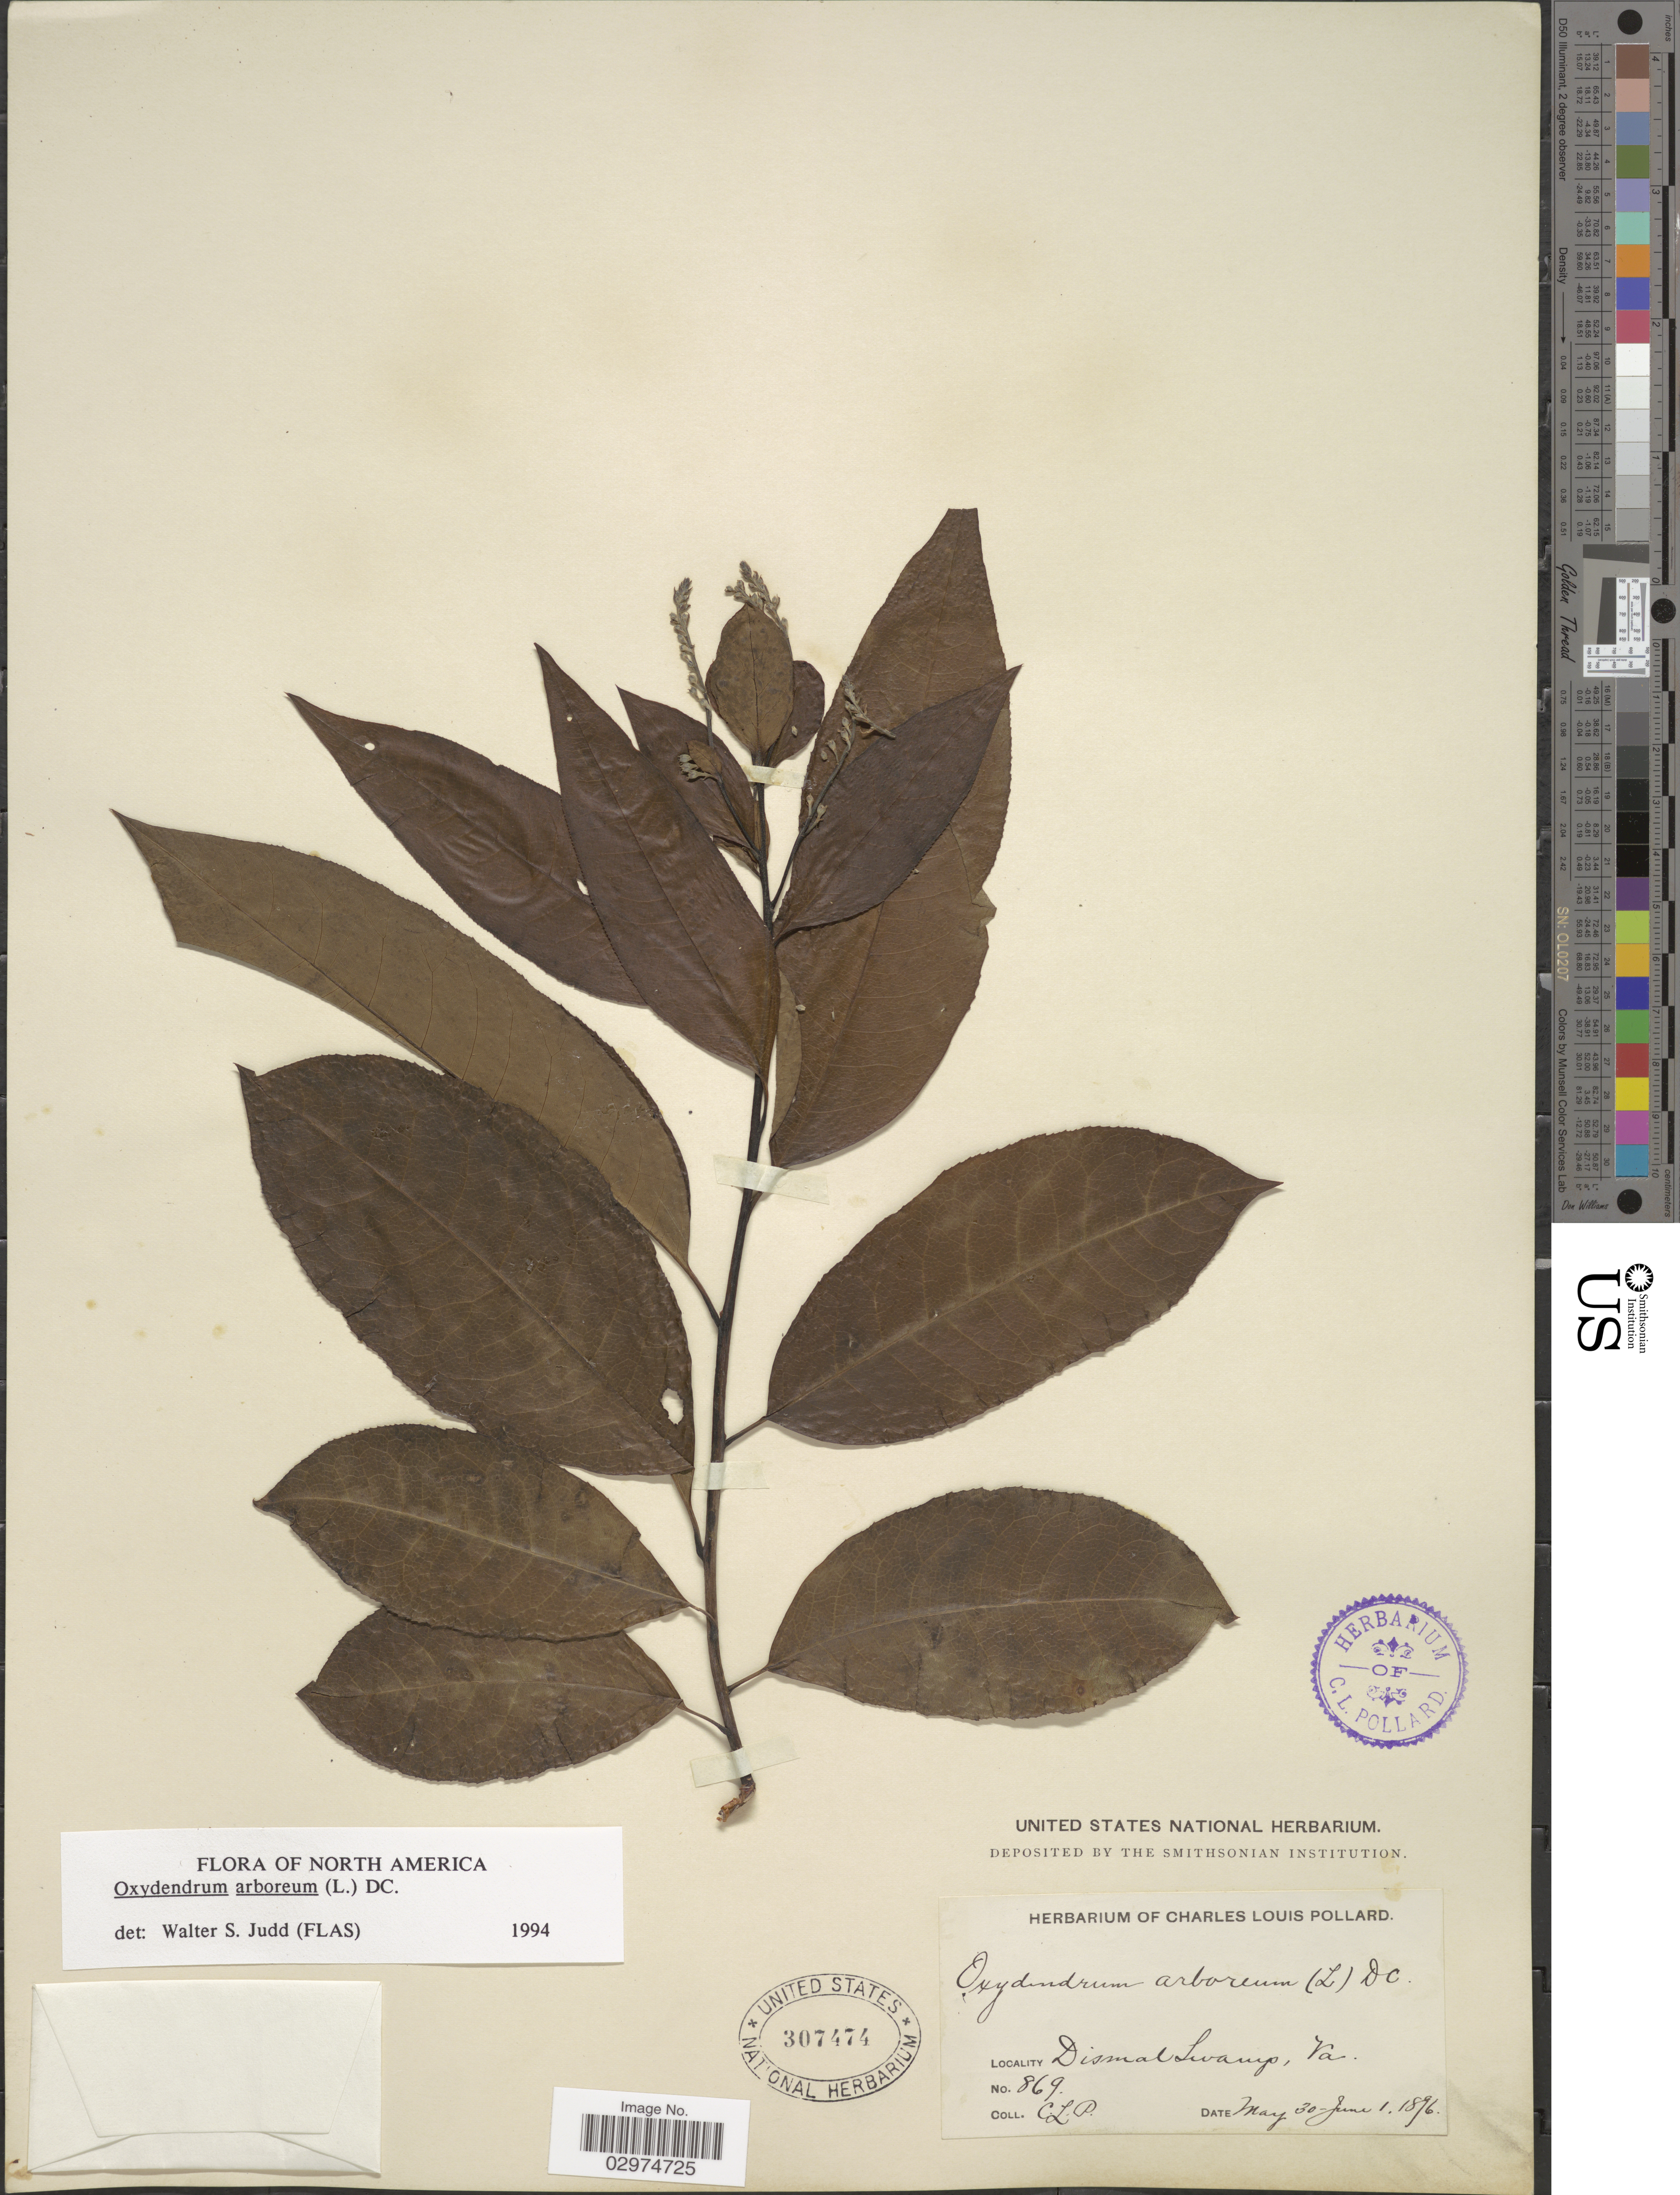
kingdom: Plantae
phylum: Tracheophyta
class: Magnoliopsida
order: Ericales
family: Ericaceae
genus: Oxydendrum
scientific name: Oxydendrum arboreum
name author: (L.) DC.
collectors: C. L. Pollard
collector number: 869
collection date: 1896-05-30/1896-06-01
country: United States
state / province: Virginia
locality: Dismal Swamp.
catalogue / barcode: US 307474